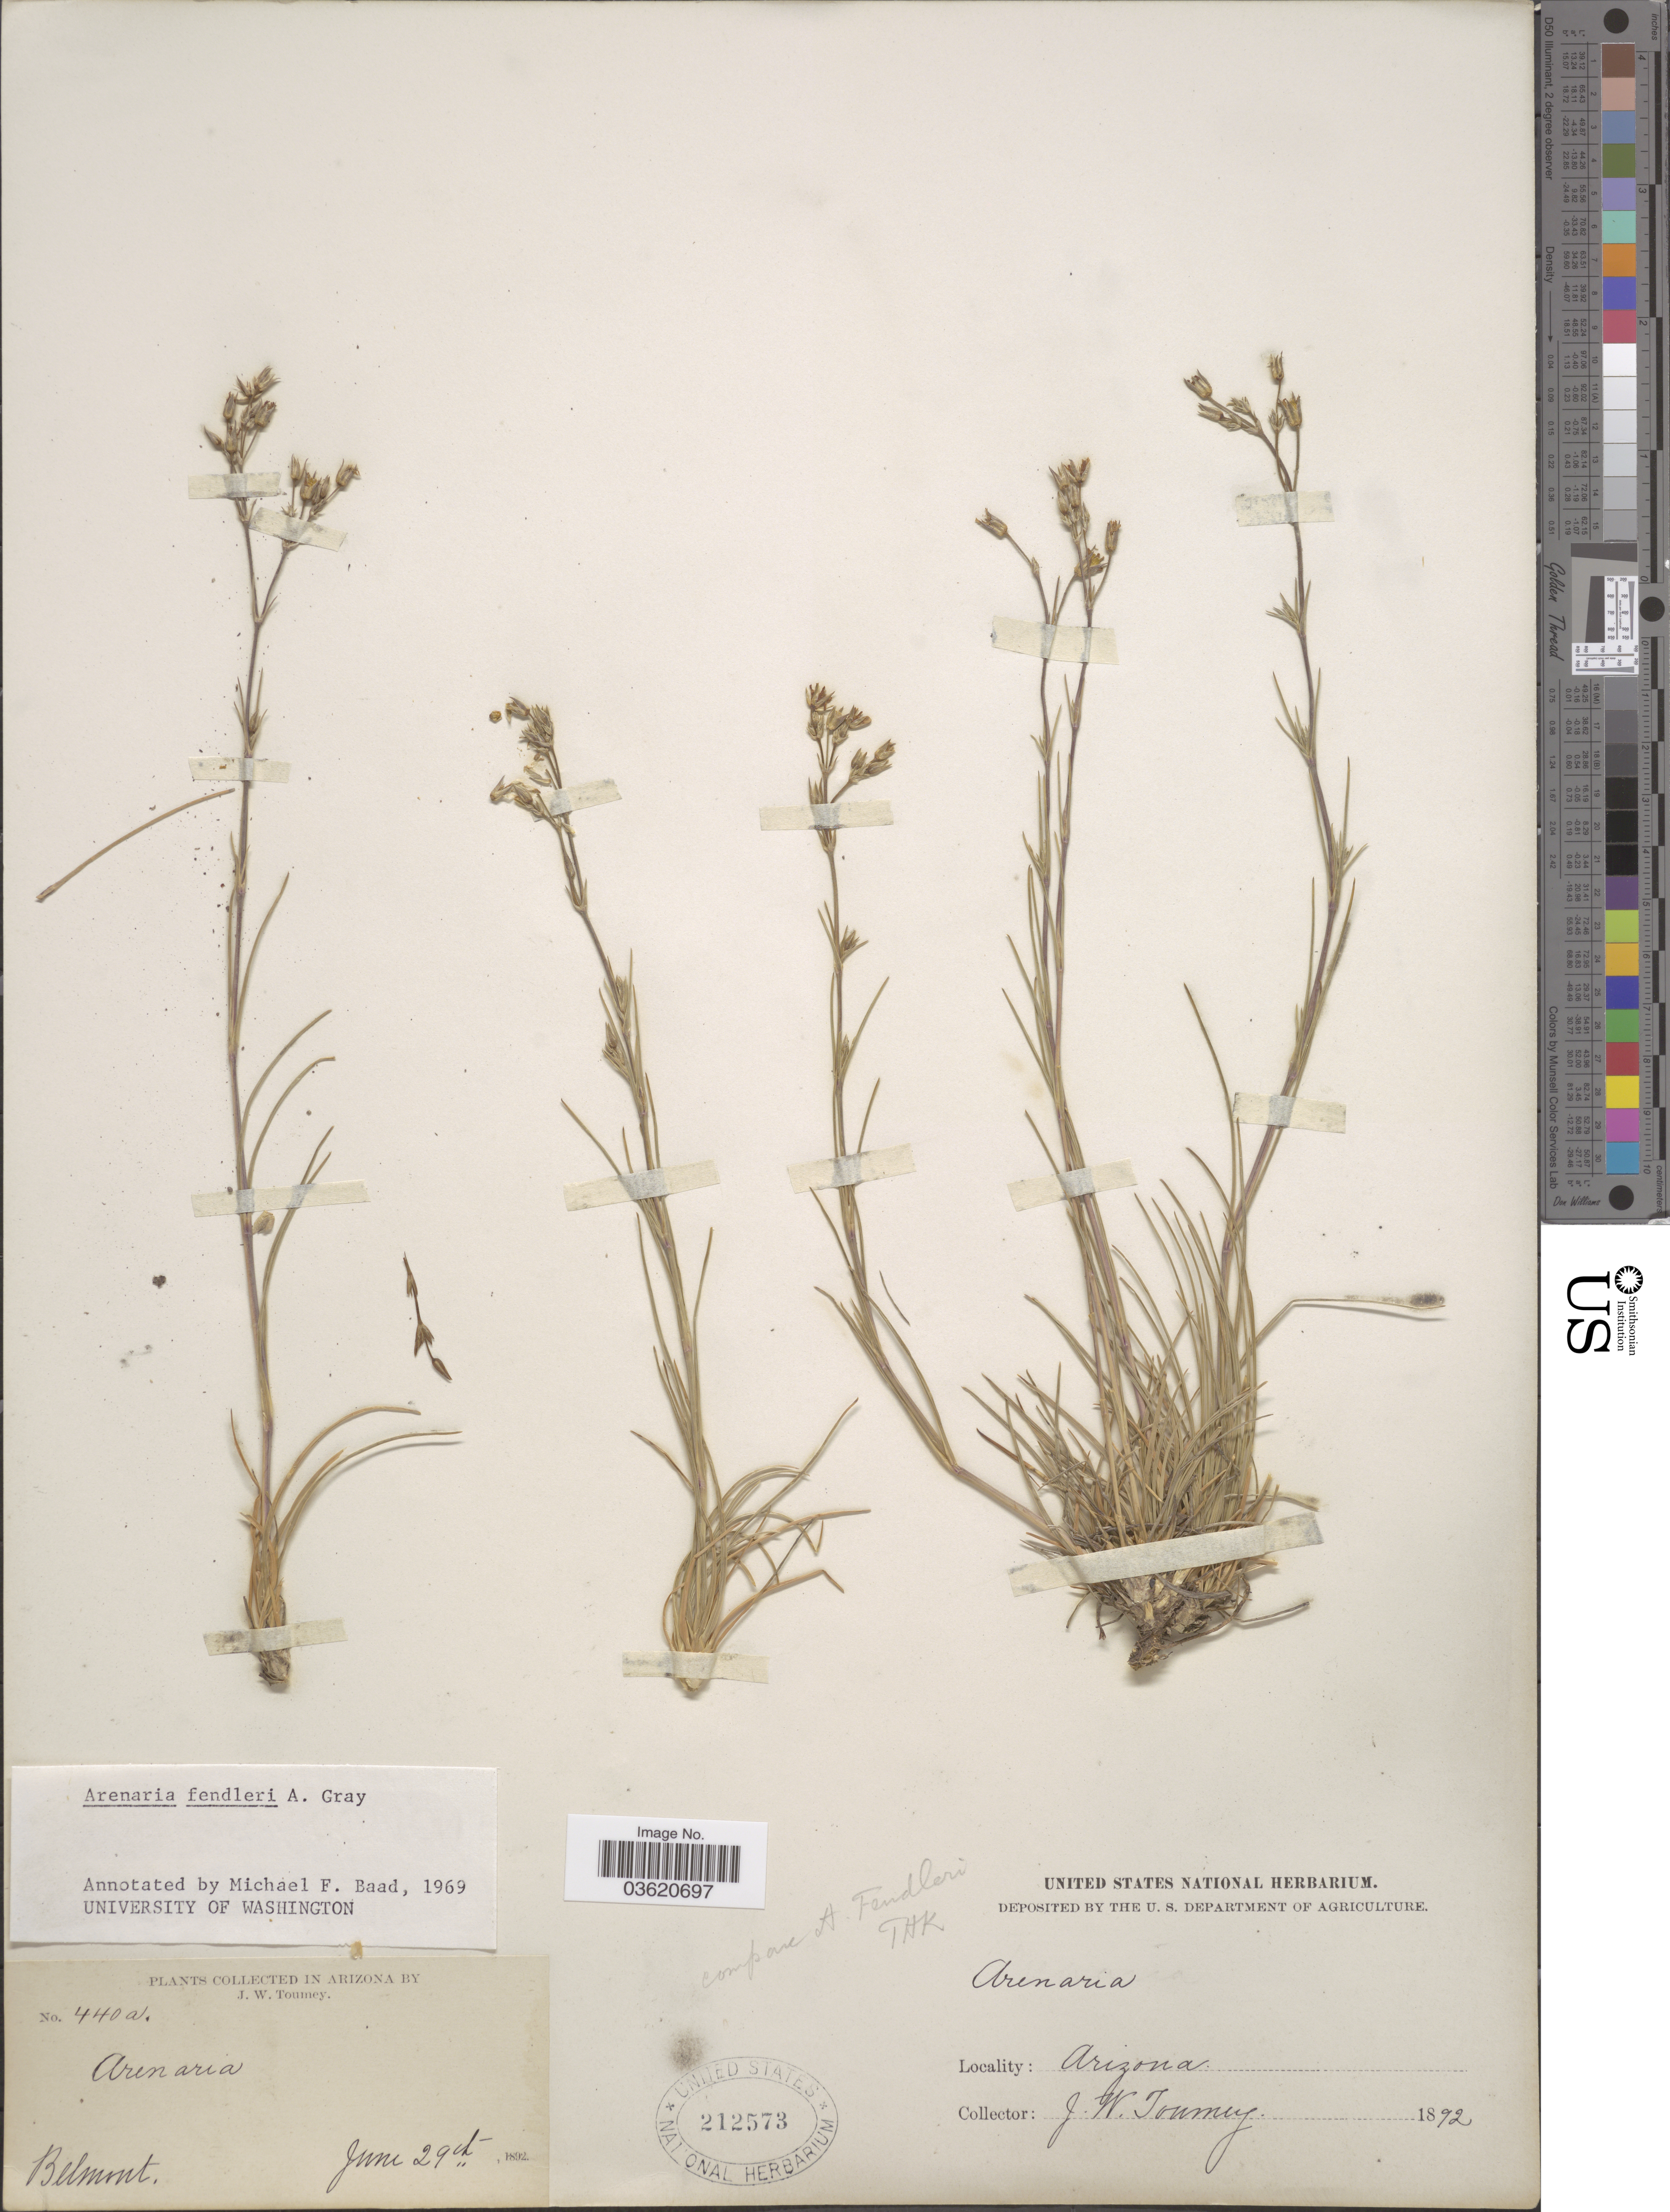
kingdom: Plantae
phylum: Tracheophyta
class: Magnoliopsida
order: Caryophyllales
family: Caryophyllaceae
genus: Eremogone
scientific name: Eremogone fendleri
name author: (A. Gray) Ikonn.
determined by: U.S. National Herbarium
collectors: J. W. Toumey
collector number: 440a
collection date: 1892-06-29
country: United States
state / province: Arizona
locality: Belmont.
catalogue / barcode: US 212573